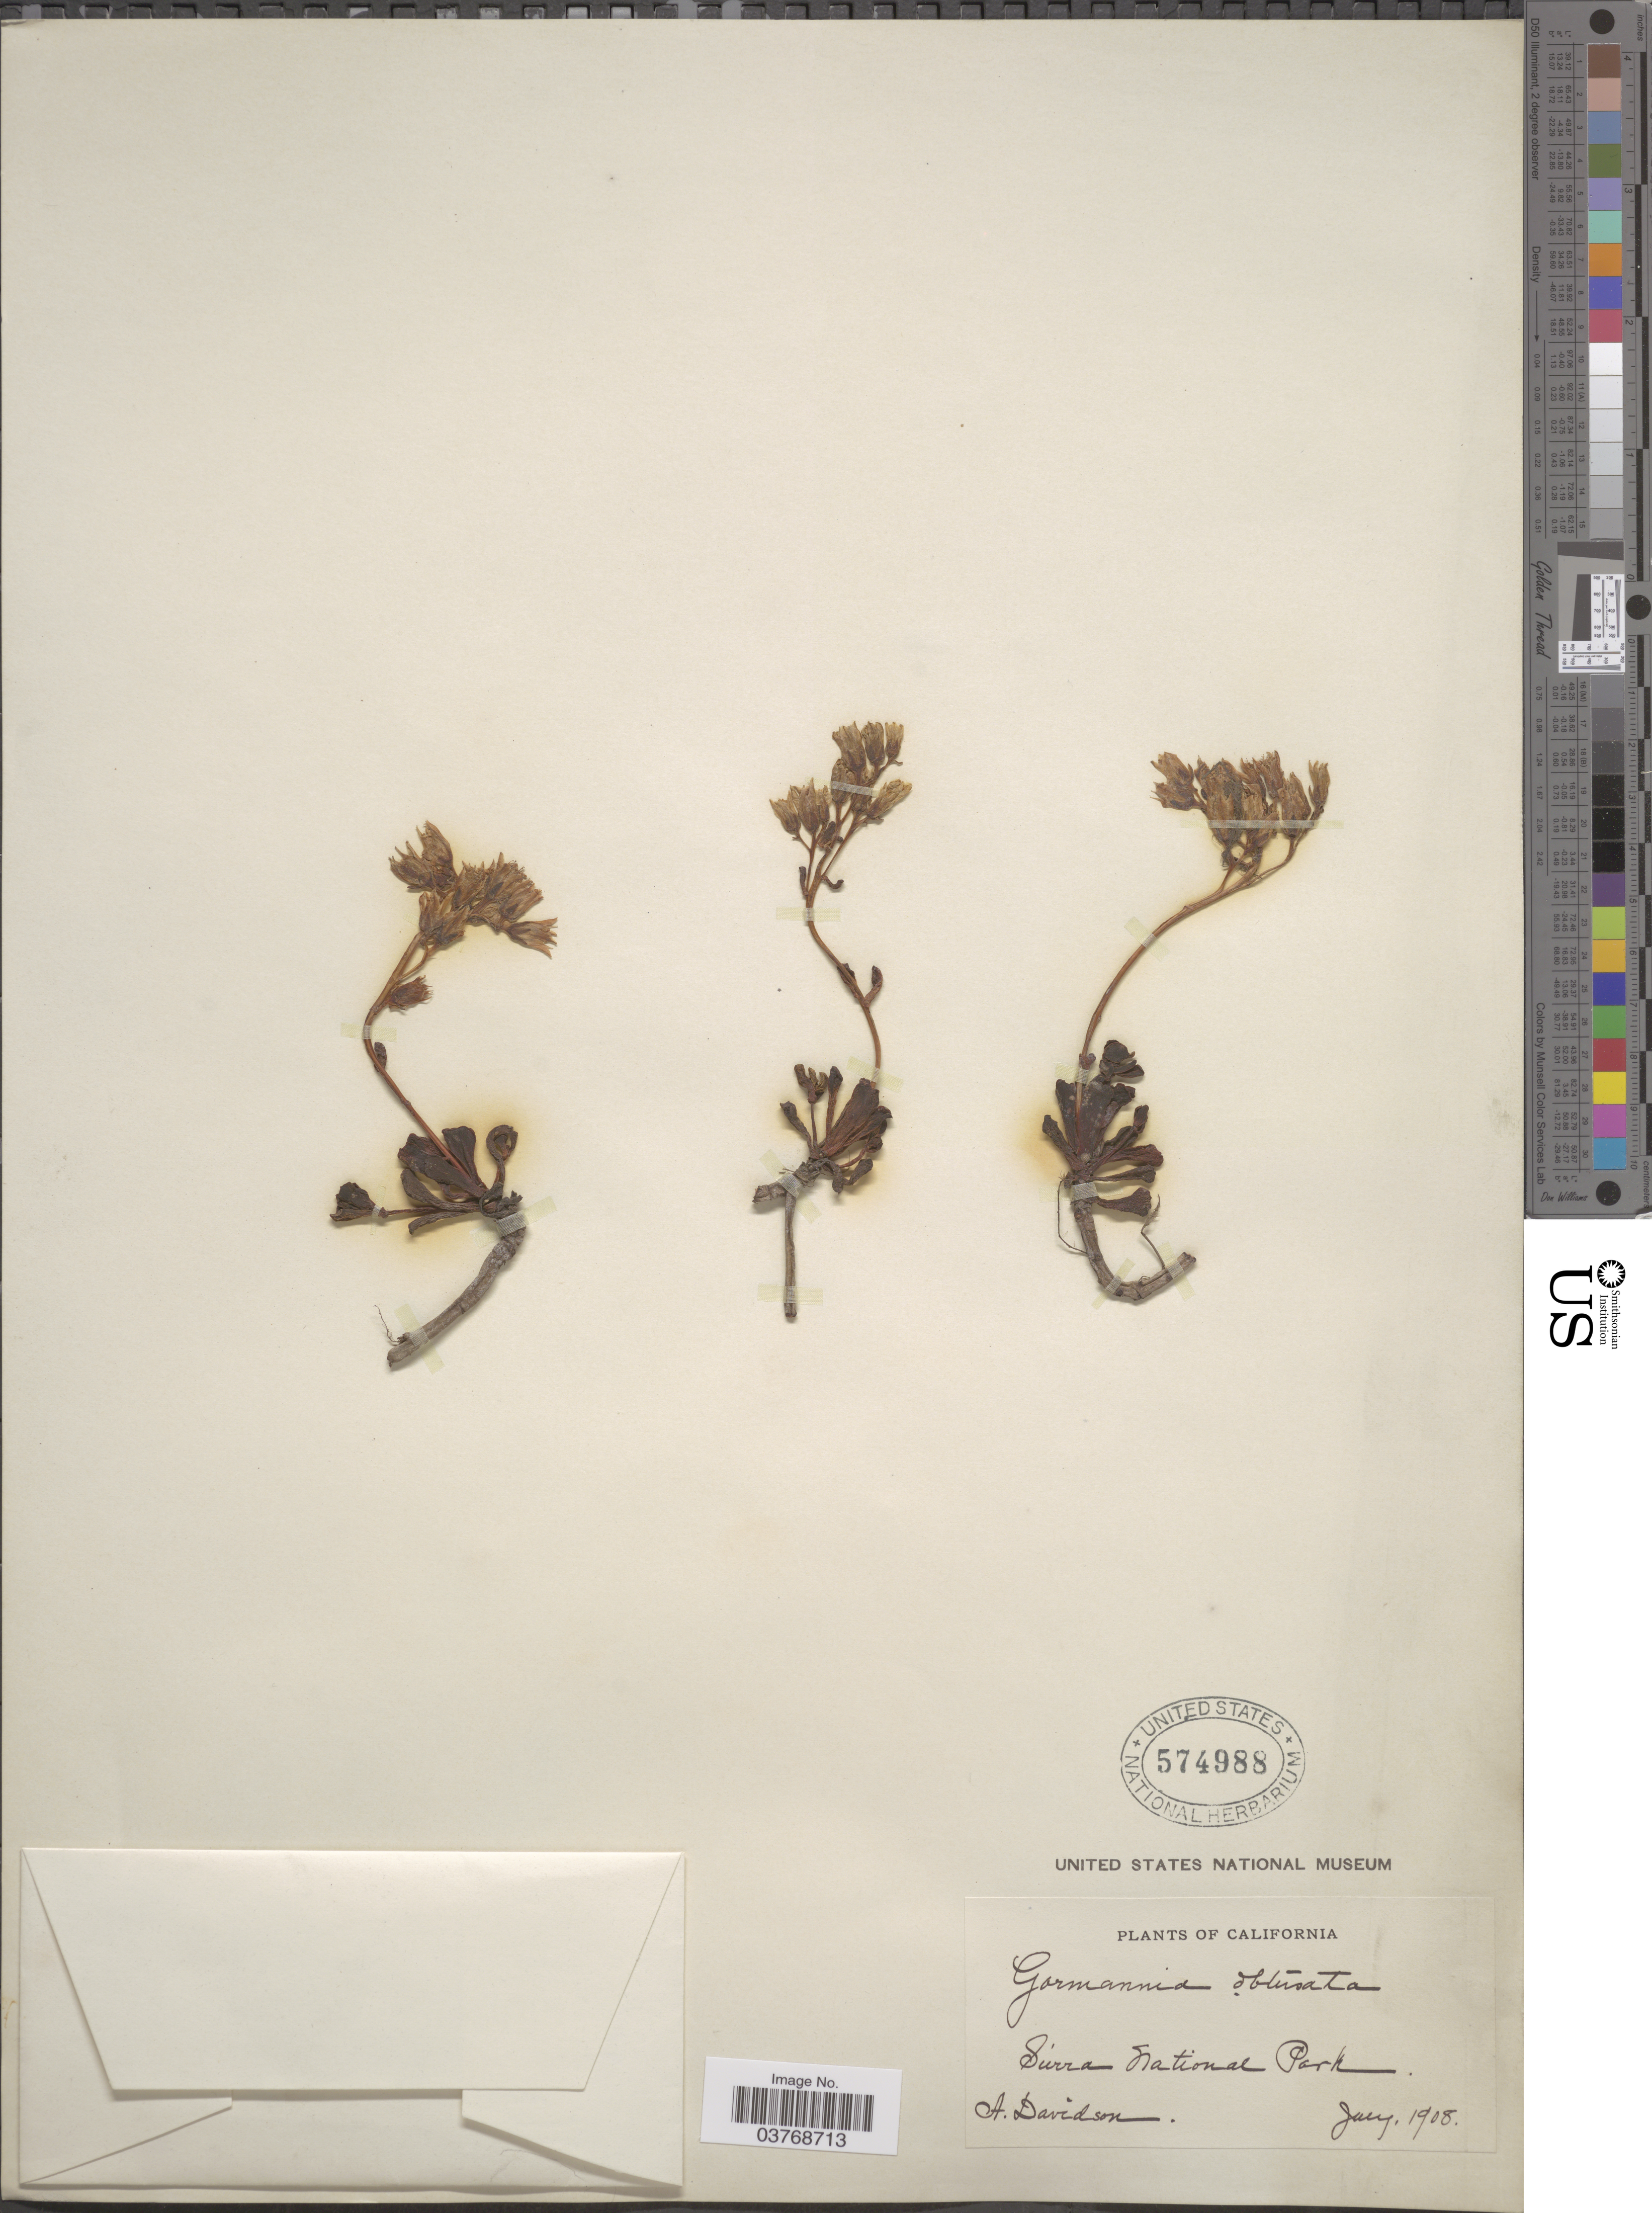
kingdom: Plantae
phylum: Tracheophyta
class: Magnoliopsida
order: Saxifragales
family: Crassulaceae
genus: Sedum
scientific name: Sedum obtusatum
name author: A. Gray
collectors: A. Davidson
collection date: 1908-07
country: United States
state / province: California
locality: Sierra National Park.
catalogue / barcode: US 574988